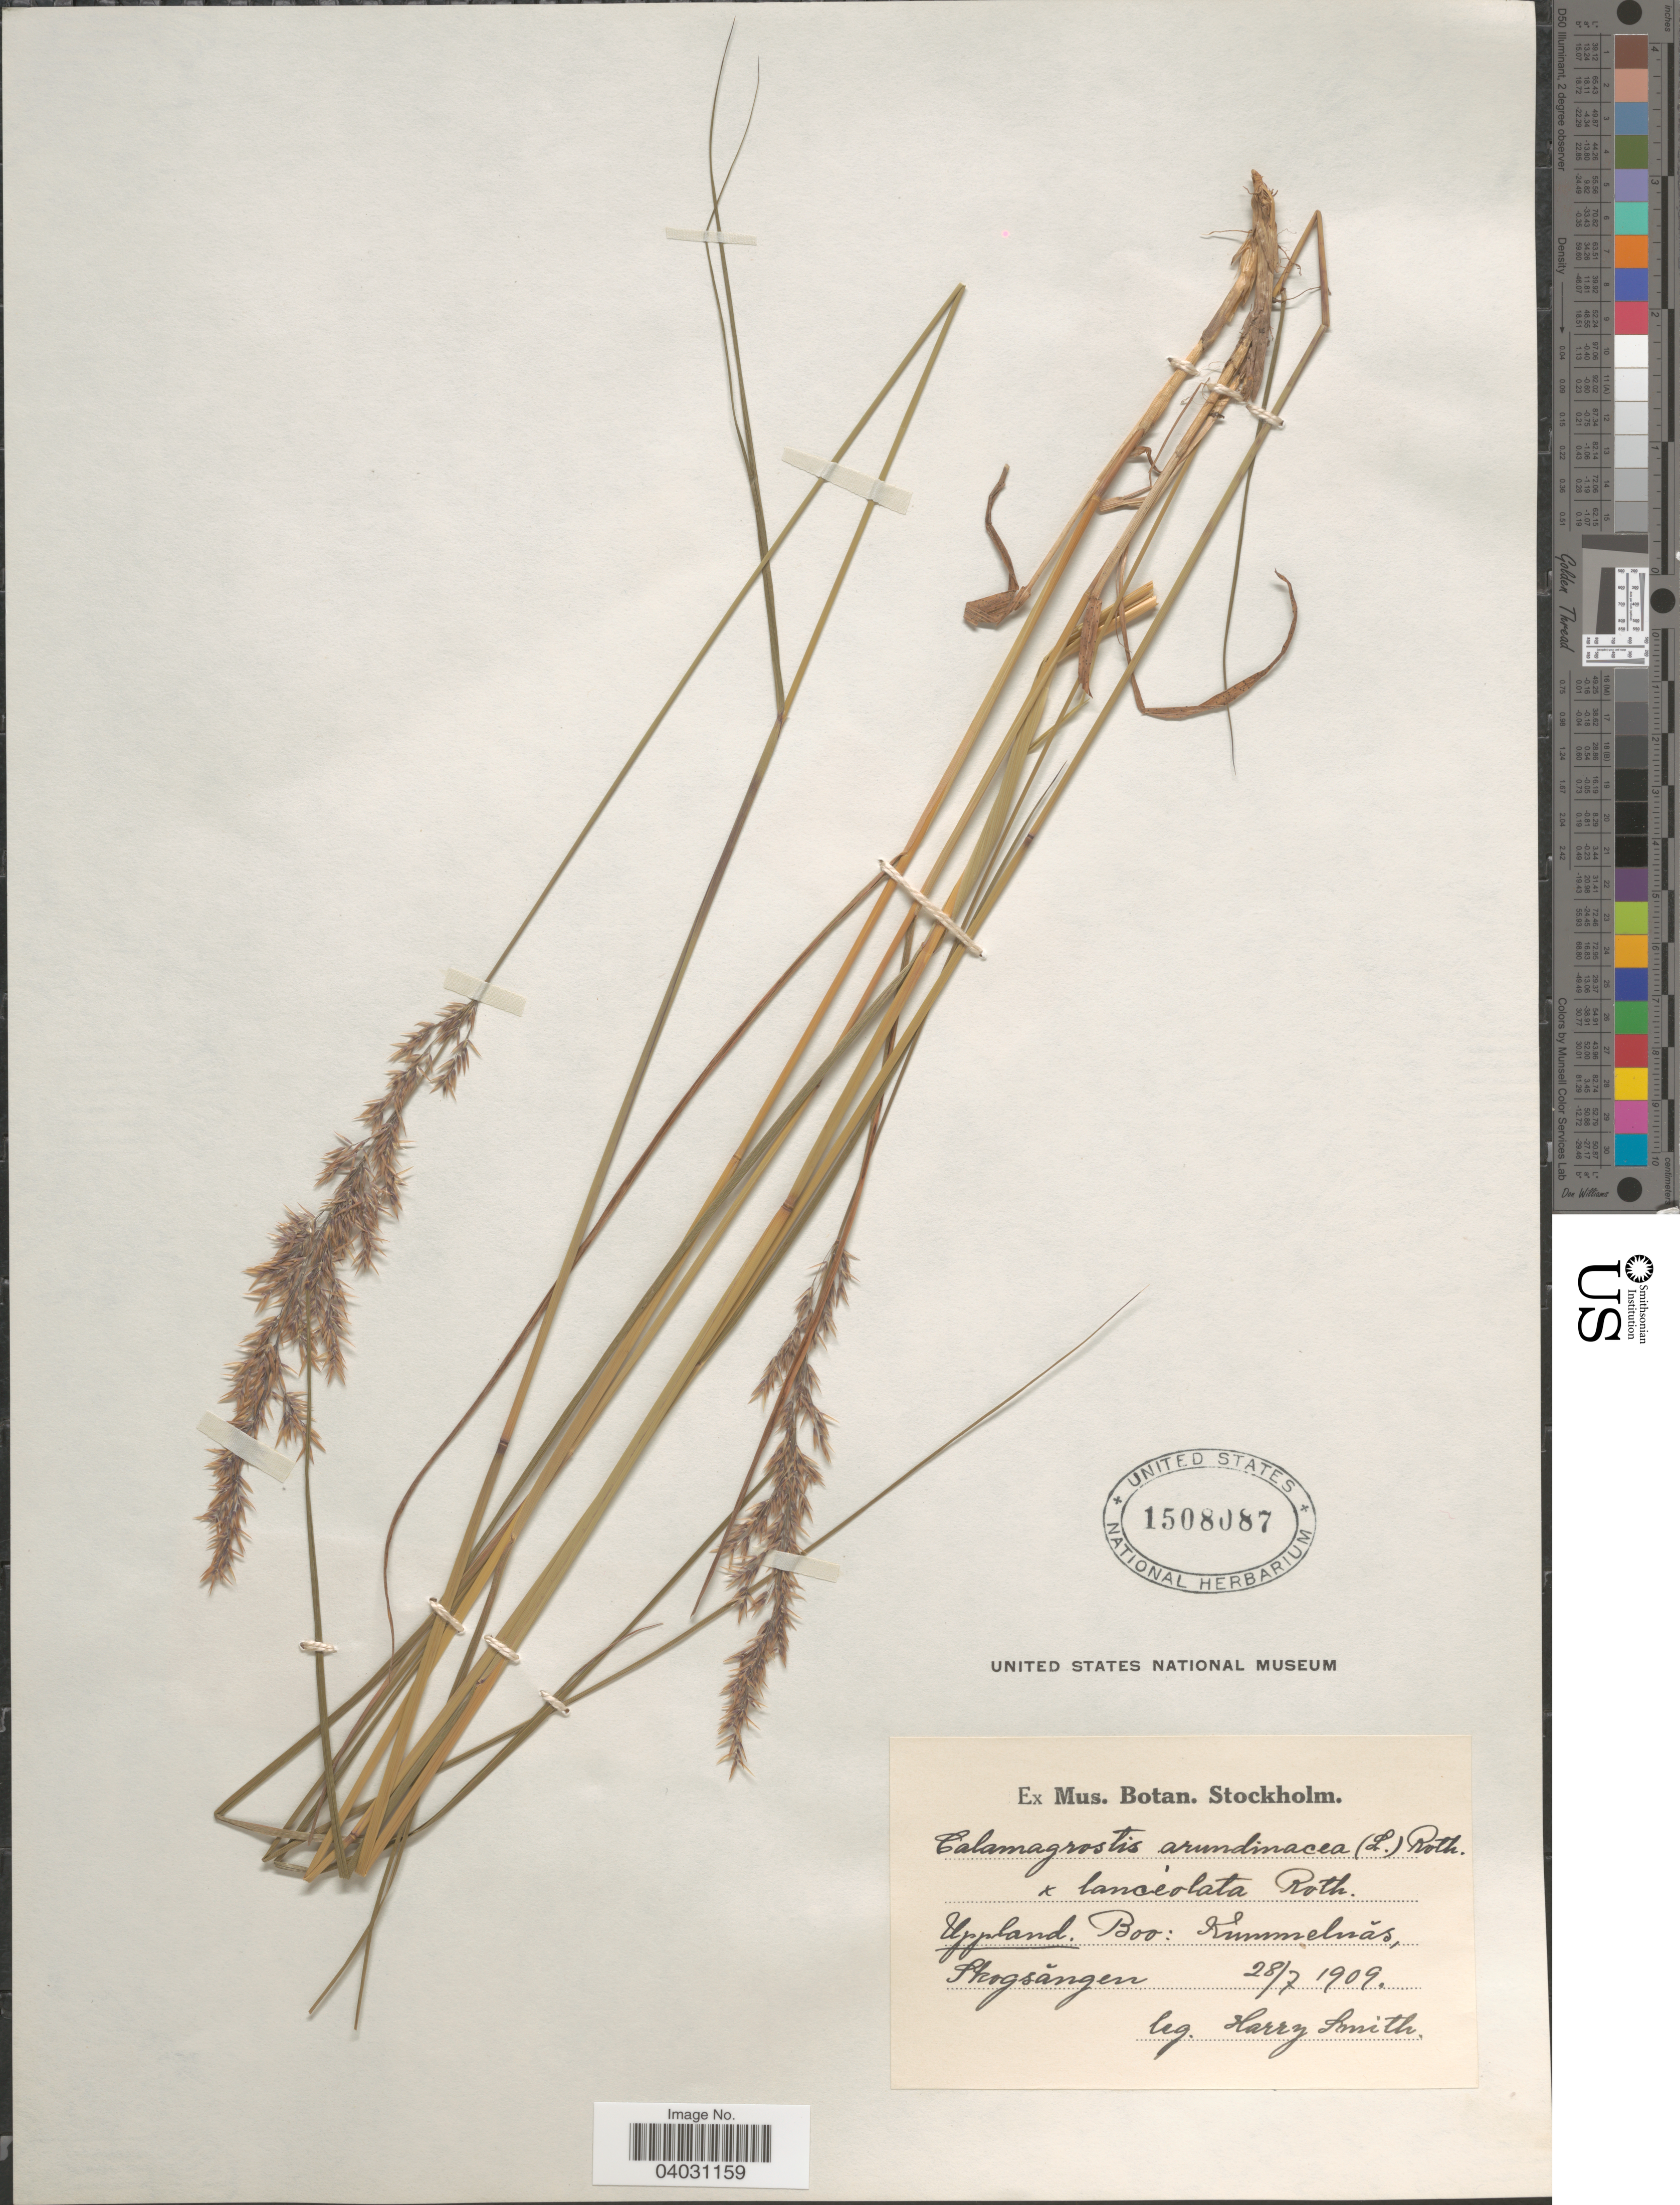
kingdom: Plantae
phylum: Tracheophyta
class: Liliopsida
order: Poales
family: Poaceae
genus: Calamagrostis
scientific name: Calamagrostis arundinacea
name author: (L.) Roth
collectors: H. Smith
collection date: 1909-07-27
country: Sweden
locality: Uppland. Boo: Kummelnãs, Skogsãngen.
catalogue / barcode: US 1508087